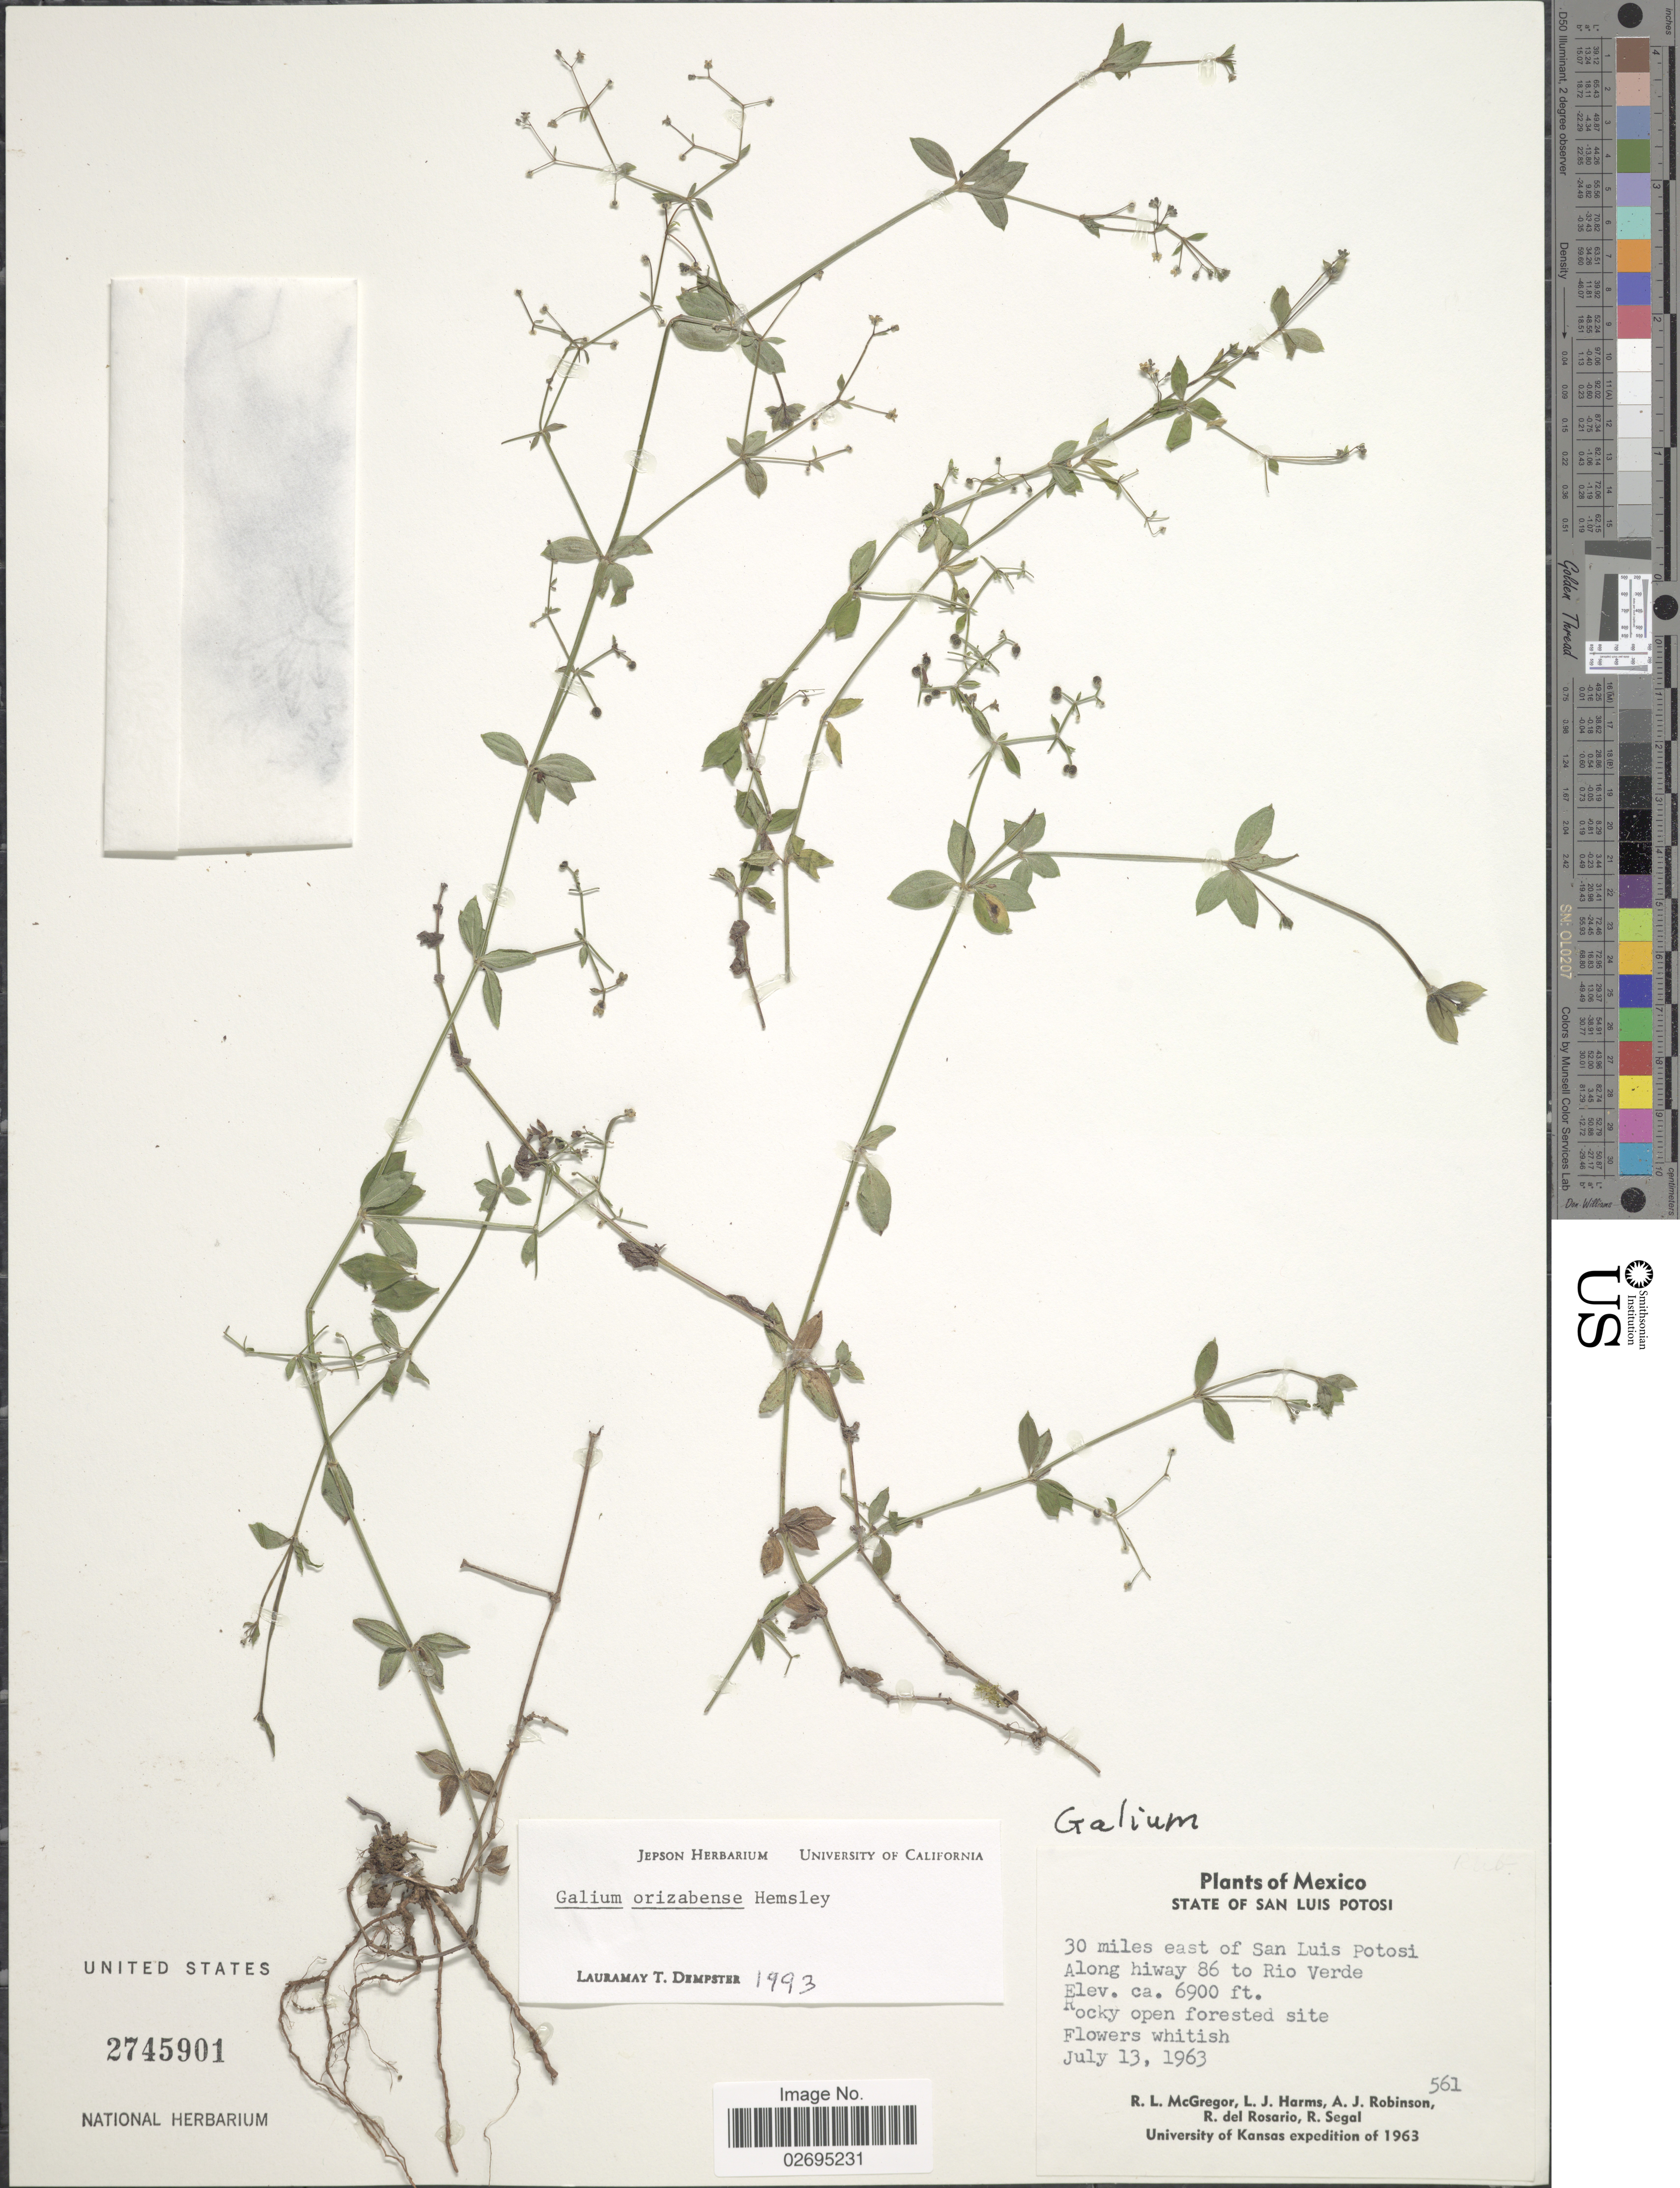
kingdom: Plantae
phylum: Tracheophyta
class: Magnoliopsida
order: Gentianales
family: Rubiaceae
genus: Galium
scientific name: Galium orizabense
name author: Hemsl.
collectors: R. McGregor, L. Harms, A. J. Robinson, R. del Rosario & R. Segal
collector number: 561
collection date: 1963-07-13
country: Mexico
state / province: San Luis Potosí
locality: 30 miles east of San Luis Potosi, Along hiway 86 to Rio Verde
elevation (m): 2103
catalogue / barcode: US 2745901